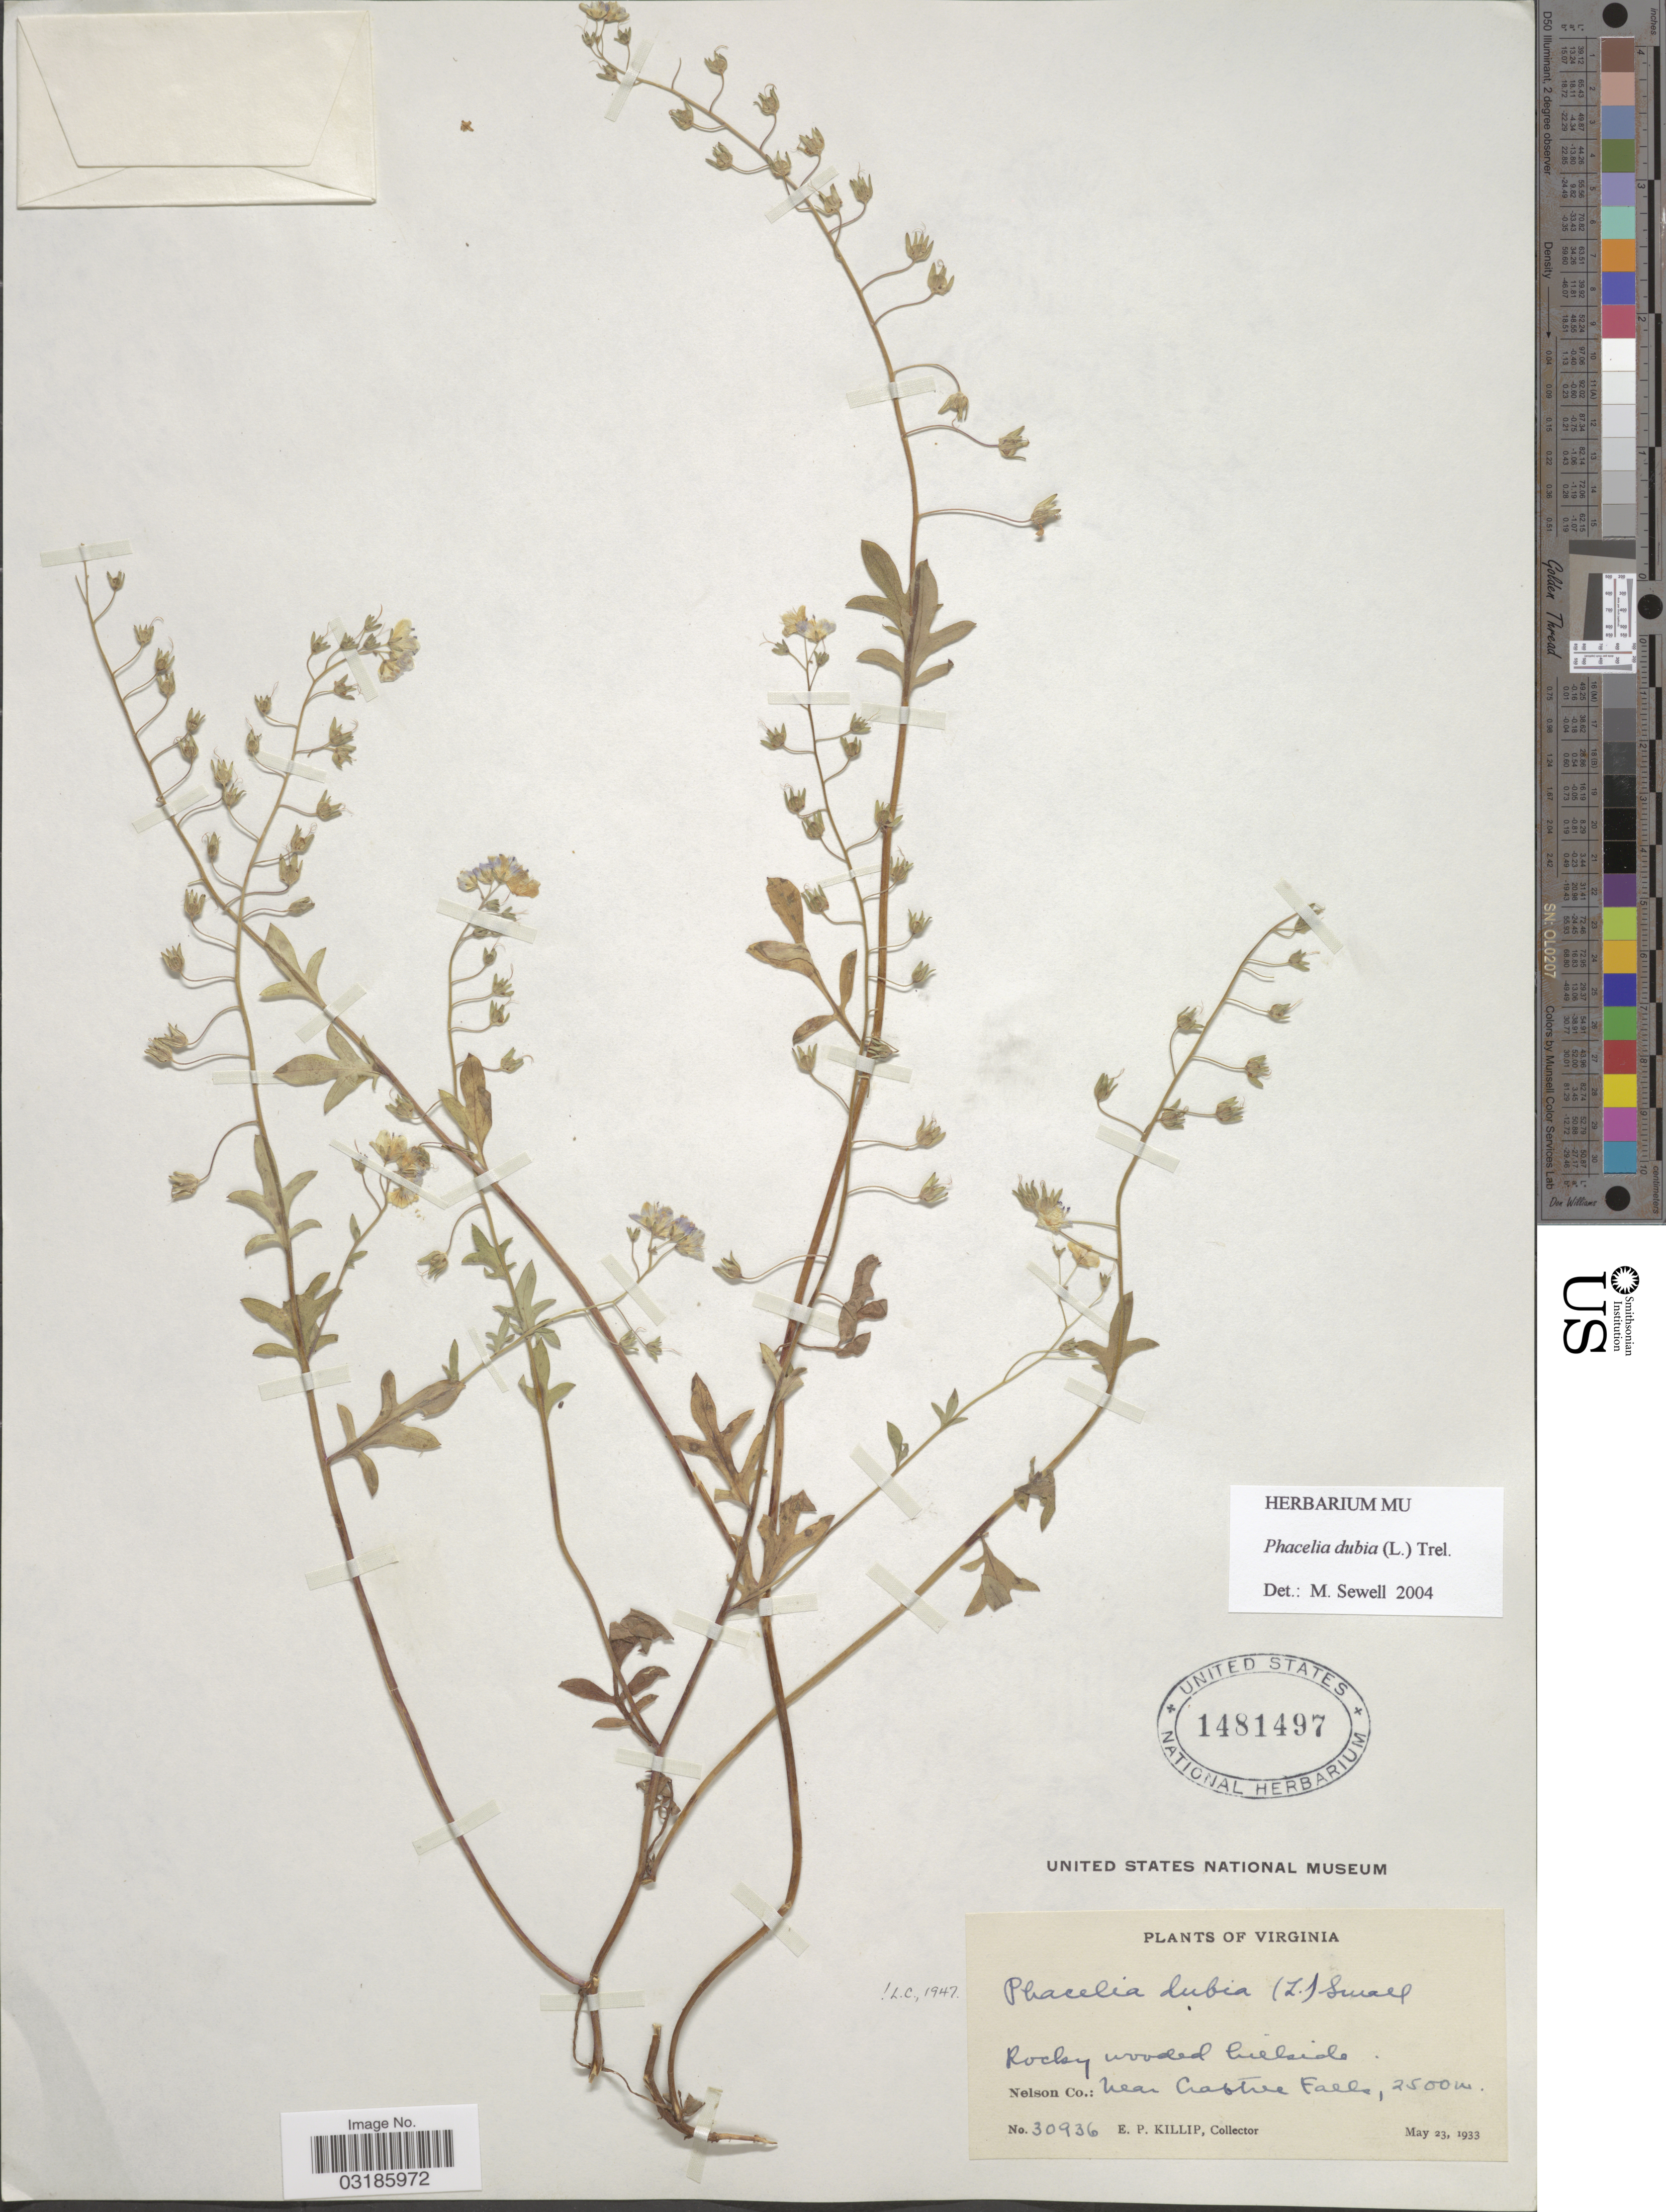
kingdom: Plantae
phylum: Tracheophyta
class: Magnoliopsida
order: Boraginales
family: Hydrophyllaceae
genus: Phacelia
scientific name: Phacelia dubia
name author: (L.) Trel.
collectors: E. P. Killip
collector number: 30936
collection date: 1933-05-23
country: United States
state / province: Virginia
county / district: Nelson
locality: Rocky wooded hillside. near Crabtree Falls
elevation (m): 2500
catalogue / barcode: US 1481497